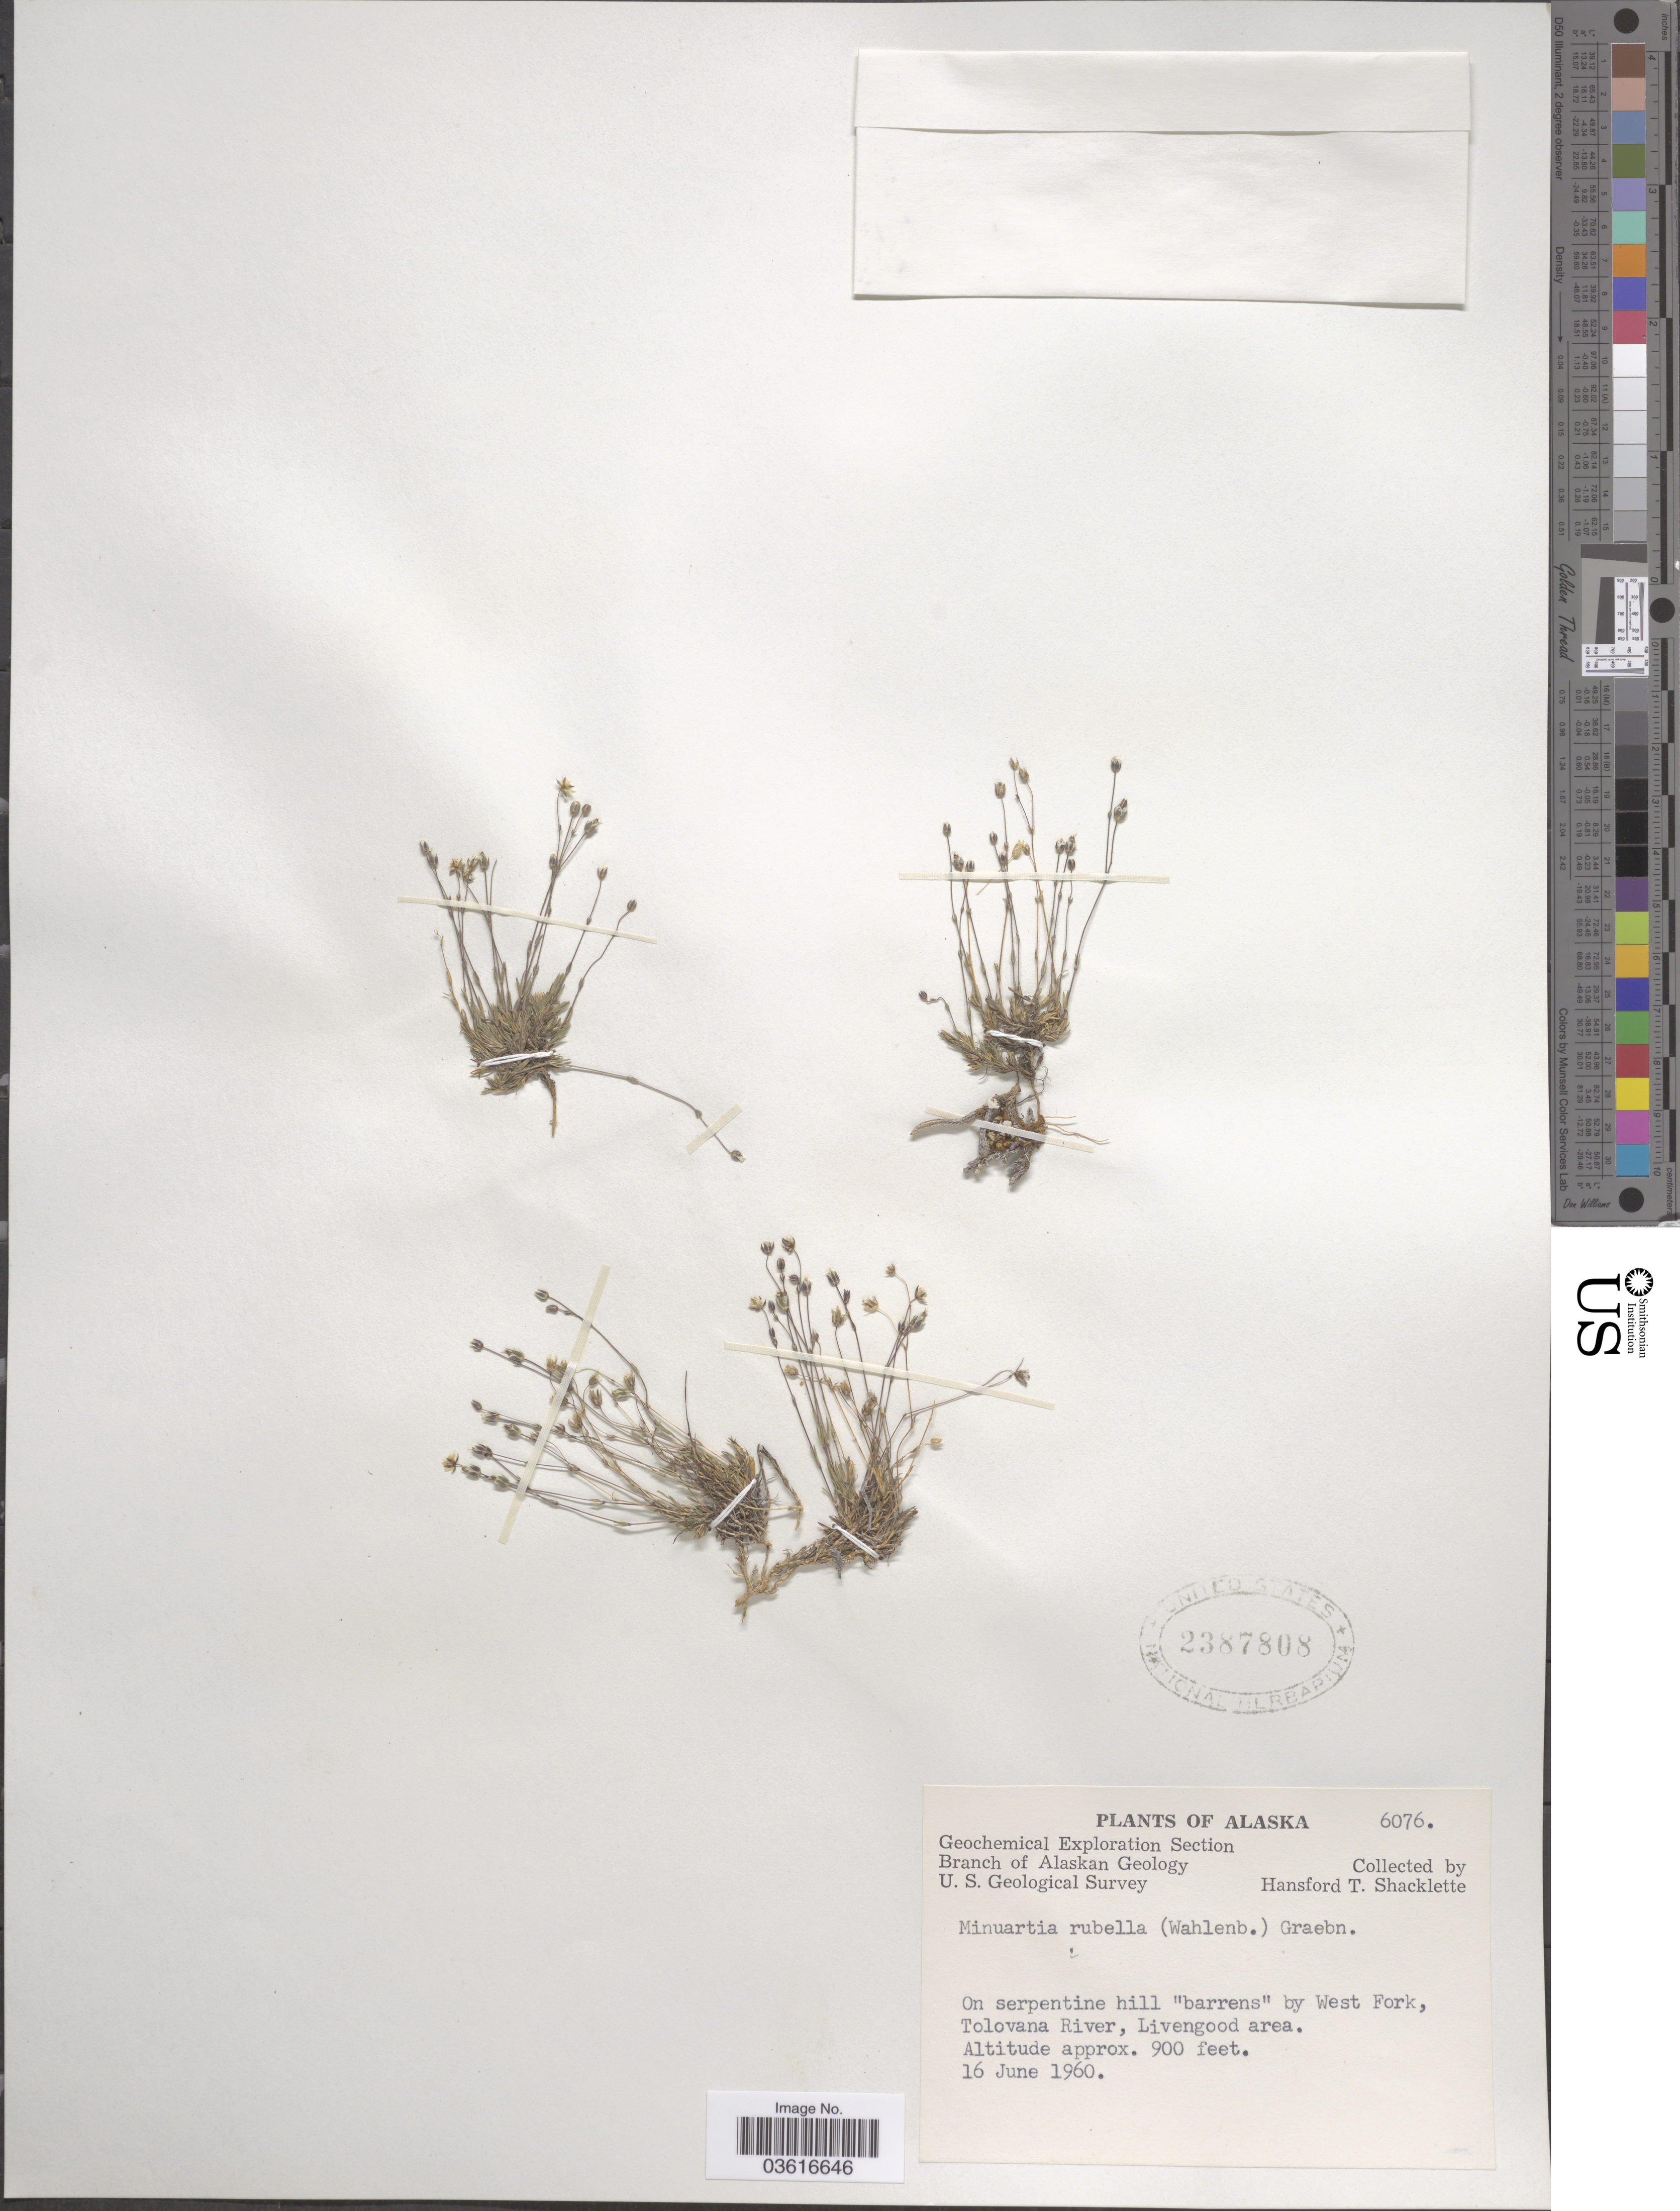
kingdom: Plantae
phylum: Tracheophyta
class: Magnoliopsida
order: Caryophyllales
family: Caryophyllaceae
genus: Minuartia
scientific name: Minuartia rubella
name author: (Wahlenb.) Hiern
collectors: H. Shacklette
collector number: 6076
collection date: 1960-06-16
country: United States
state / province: Alaska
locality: On serpentine hill "barrens" by West Fork, Tolovana River, Livengood area.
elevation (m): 274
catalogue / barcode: US 2387808